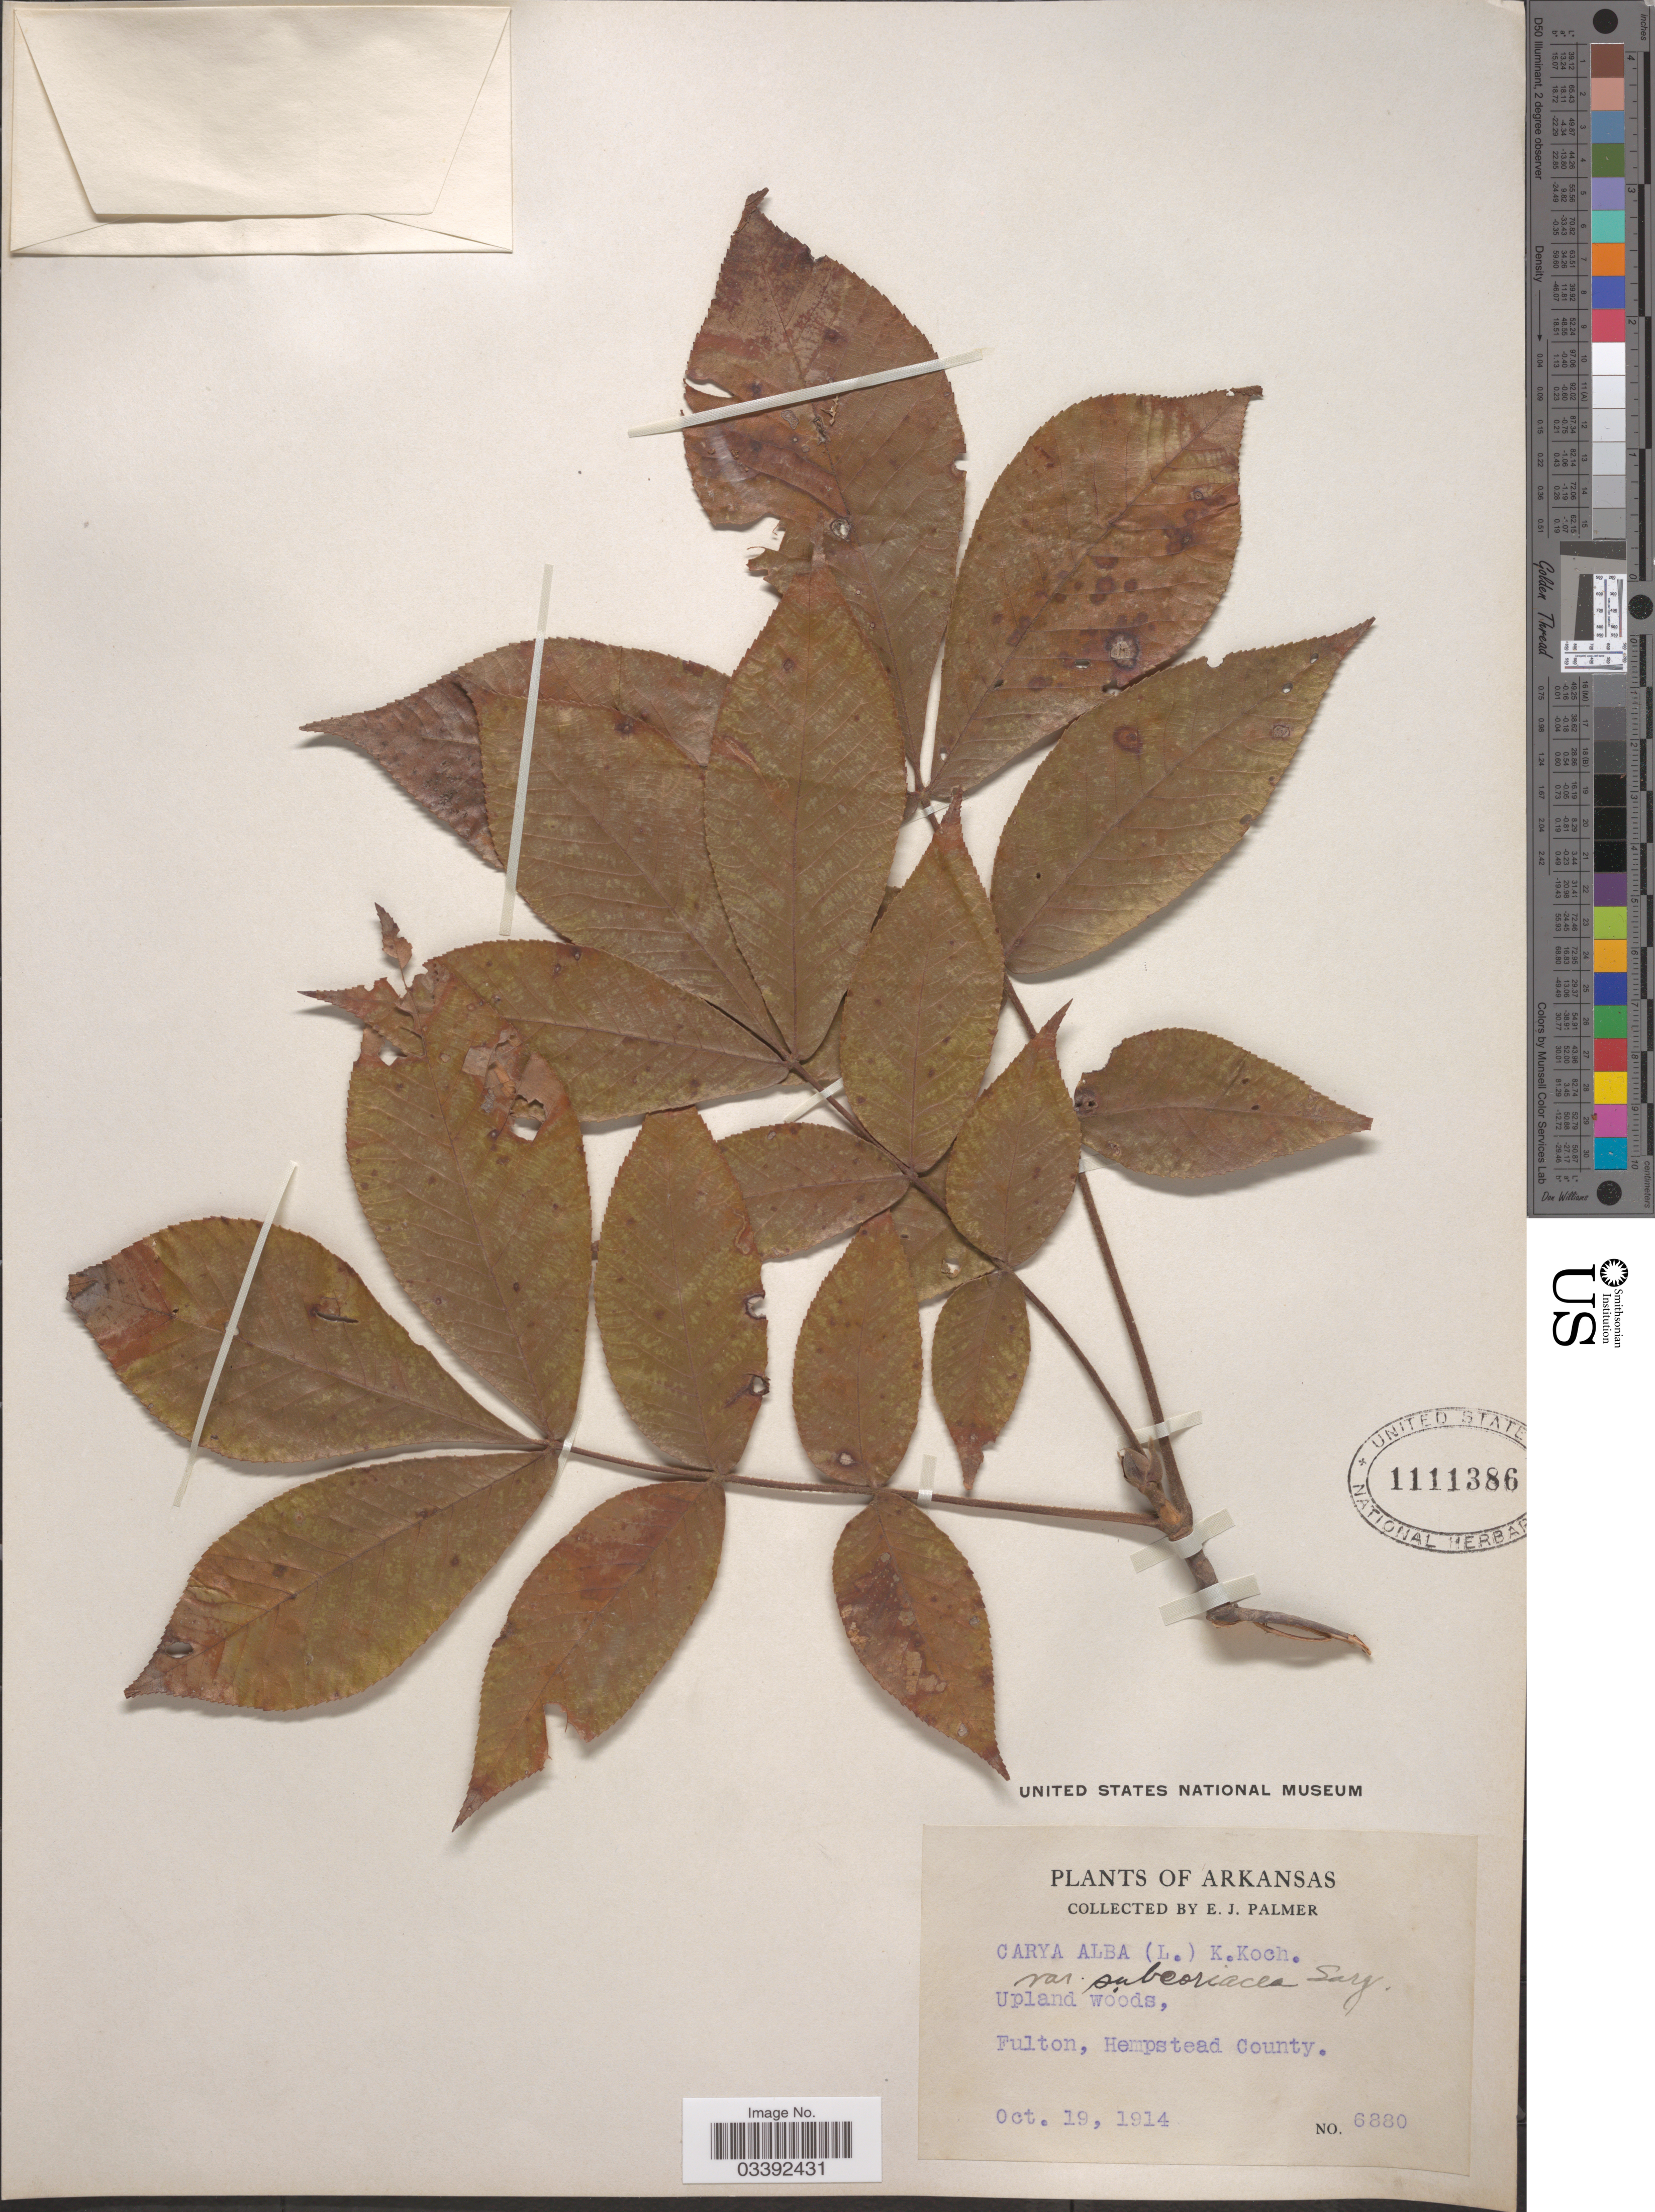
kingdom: Plantae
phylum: Tracheophyta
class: Magnoliopsida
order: Fagales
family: Juglandaceae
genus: Carya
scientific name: Carya tomentosa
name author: (Lam.) Nutt.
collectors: E. J. Palmer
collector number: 6880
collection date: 1914-10-19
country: United States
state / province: Arkansas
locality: Fulton, Hempstead County.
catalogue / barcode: US 1111386